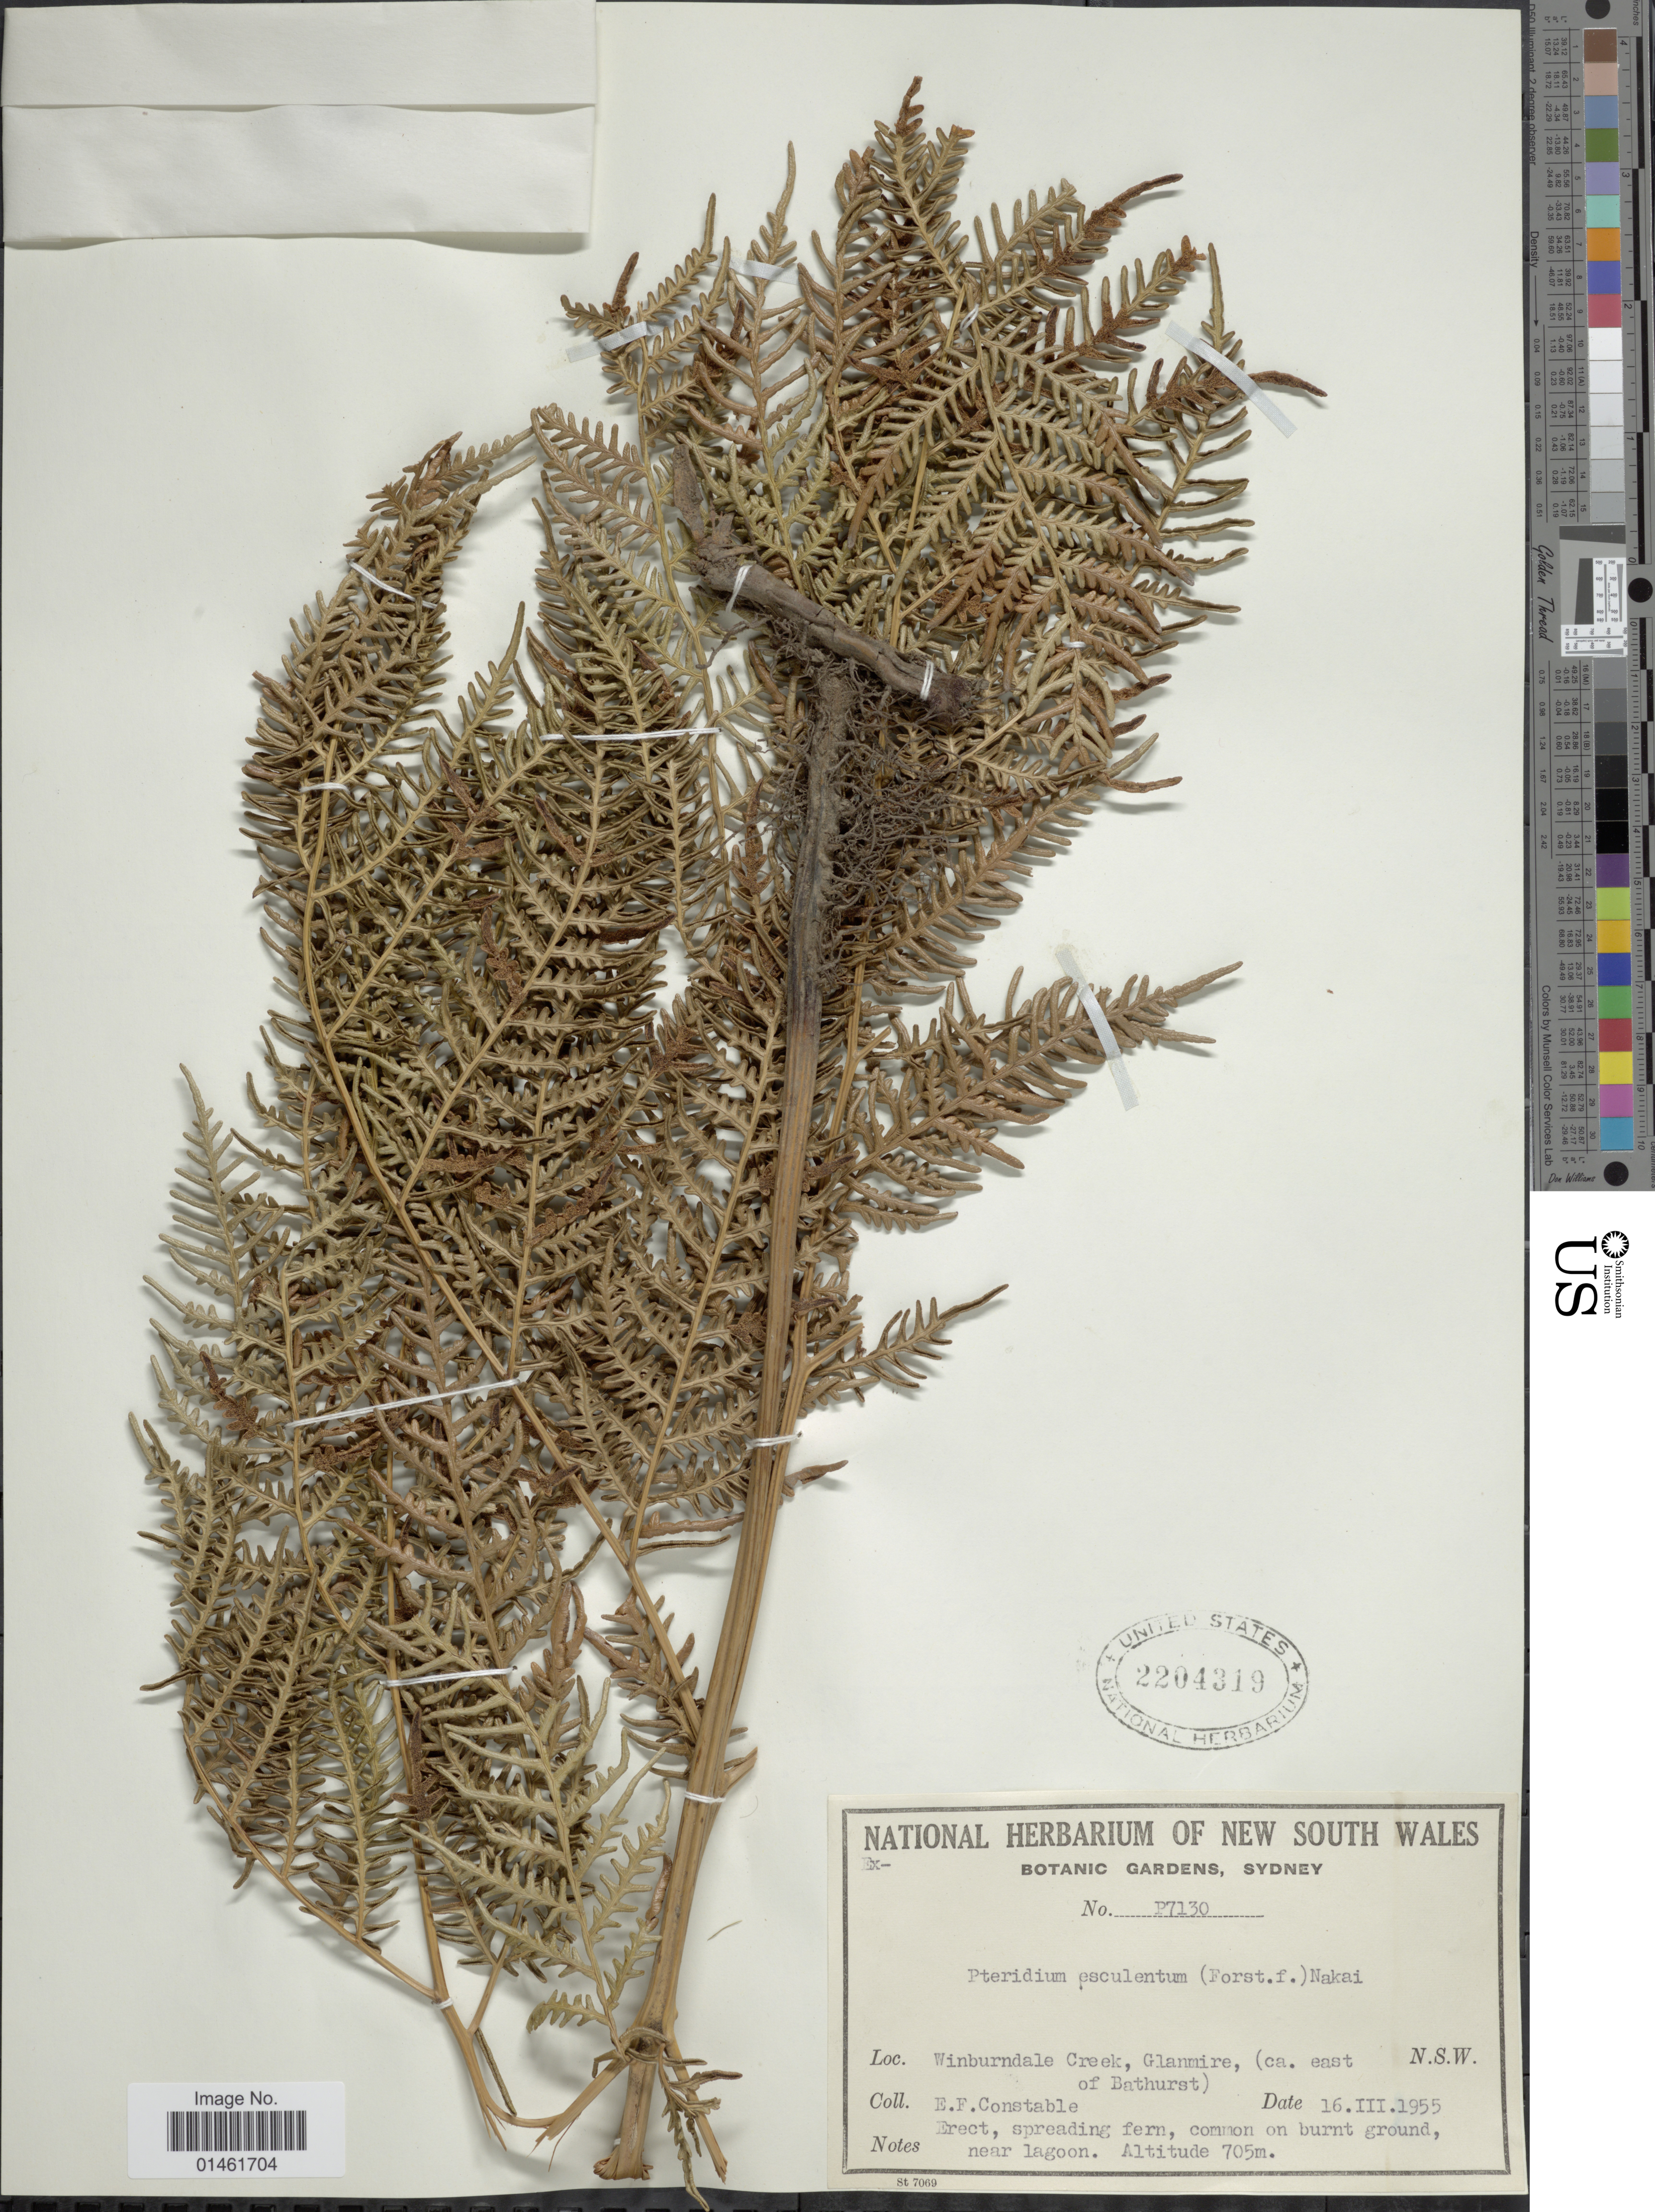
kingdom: Plantae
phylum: Tracheophyta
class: Polypodiopsida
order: Polypodiales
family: Dennstaedtiaceae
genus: Pteridium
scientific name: Pteridium esculentum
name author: (G. Forst.) Cockayne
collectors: E. F. Constable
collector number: P7130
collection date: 1955-03-16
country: Australia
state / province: New South Wales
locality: Winburndale Creek, Glanmire, (ca. east of Bathurst), N.S.W.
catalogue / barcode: US 2204319